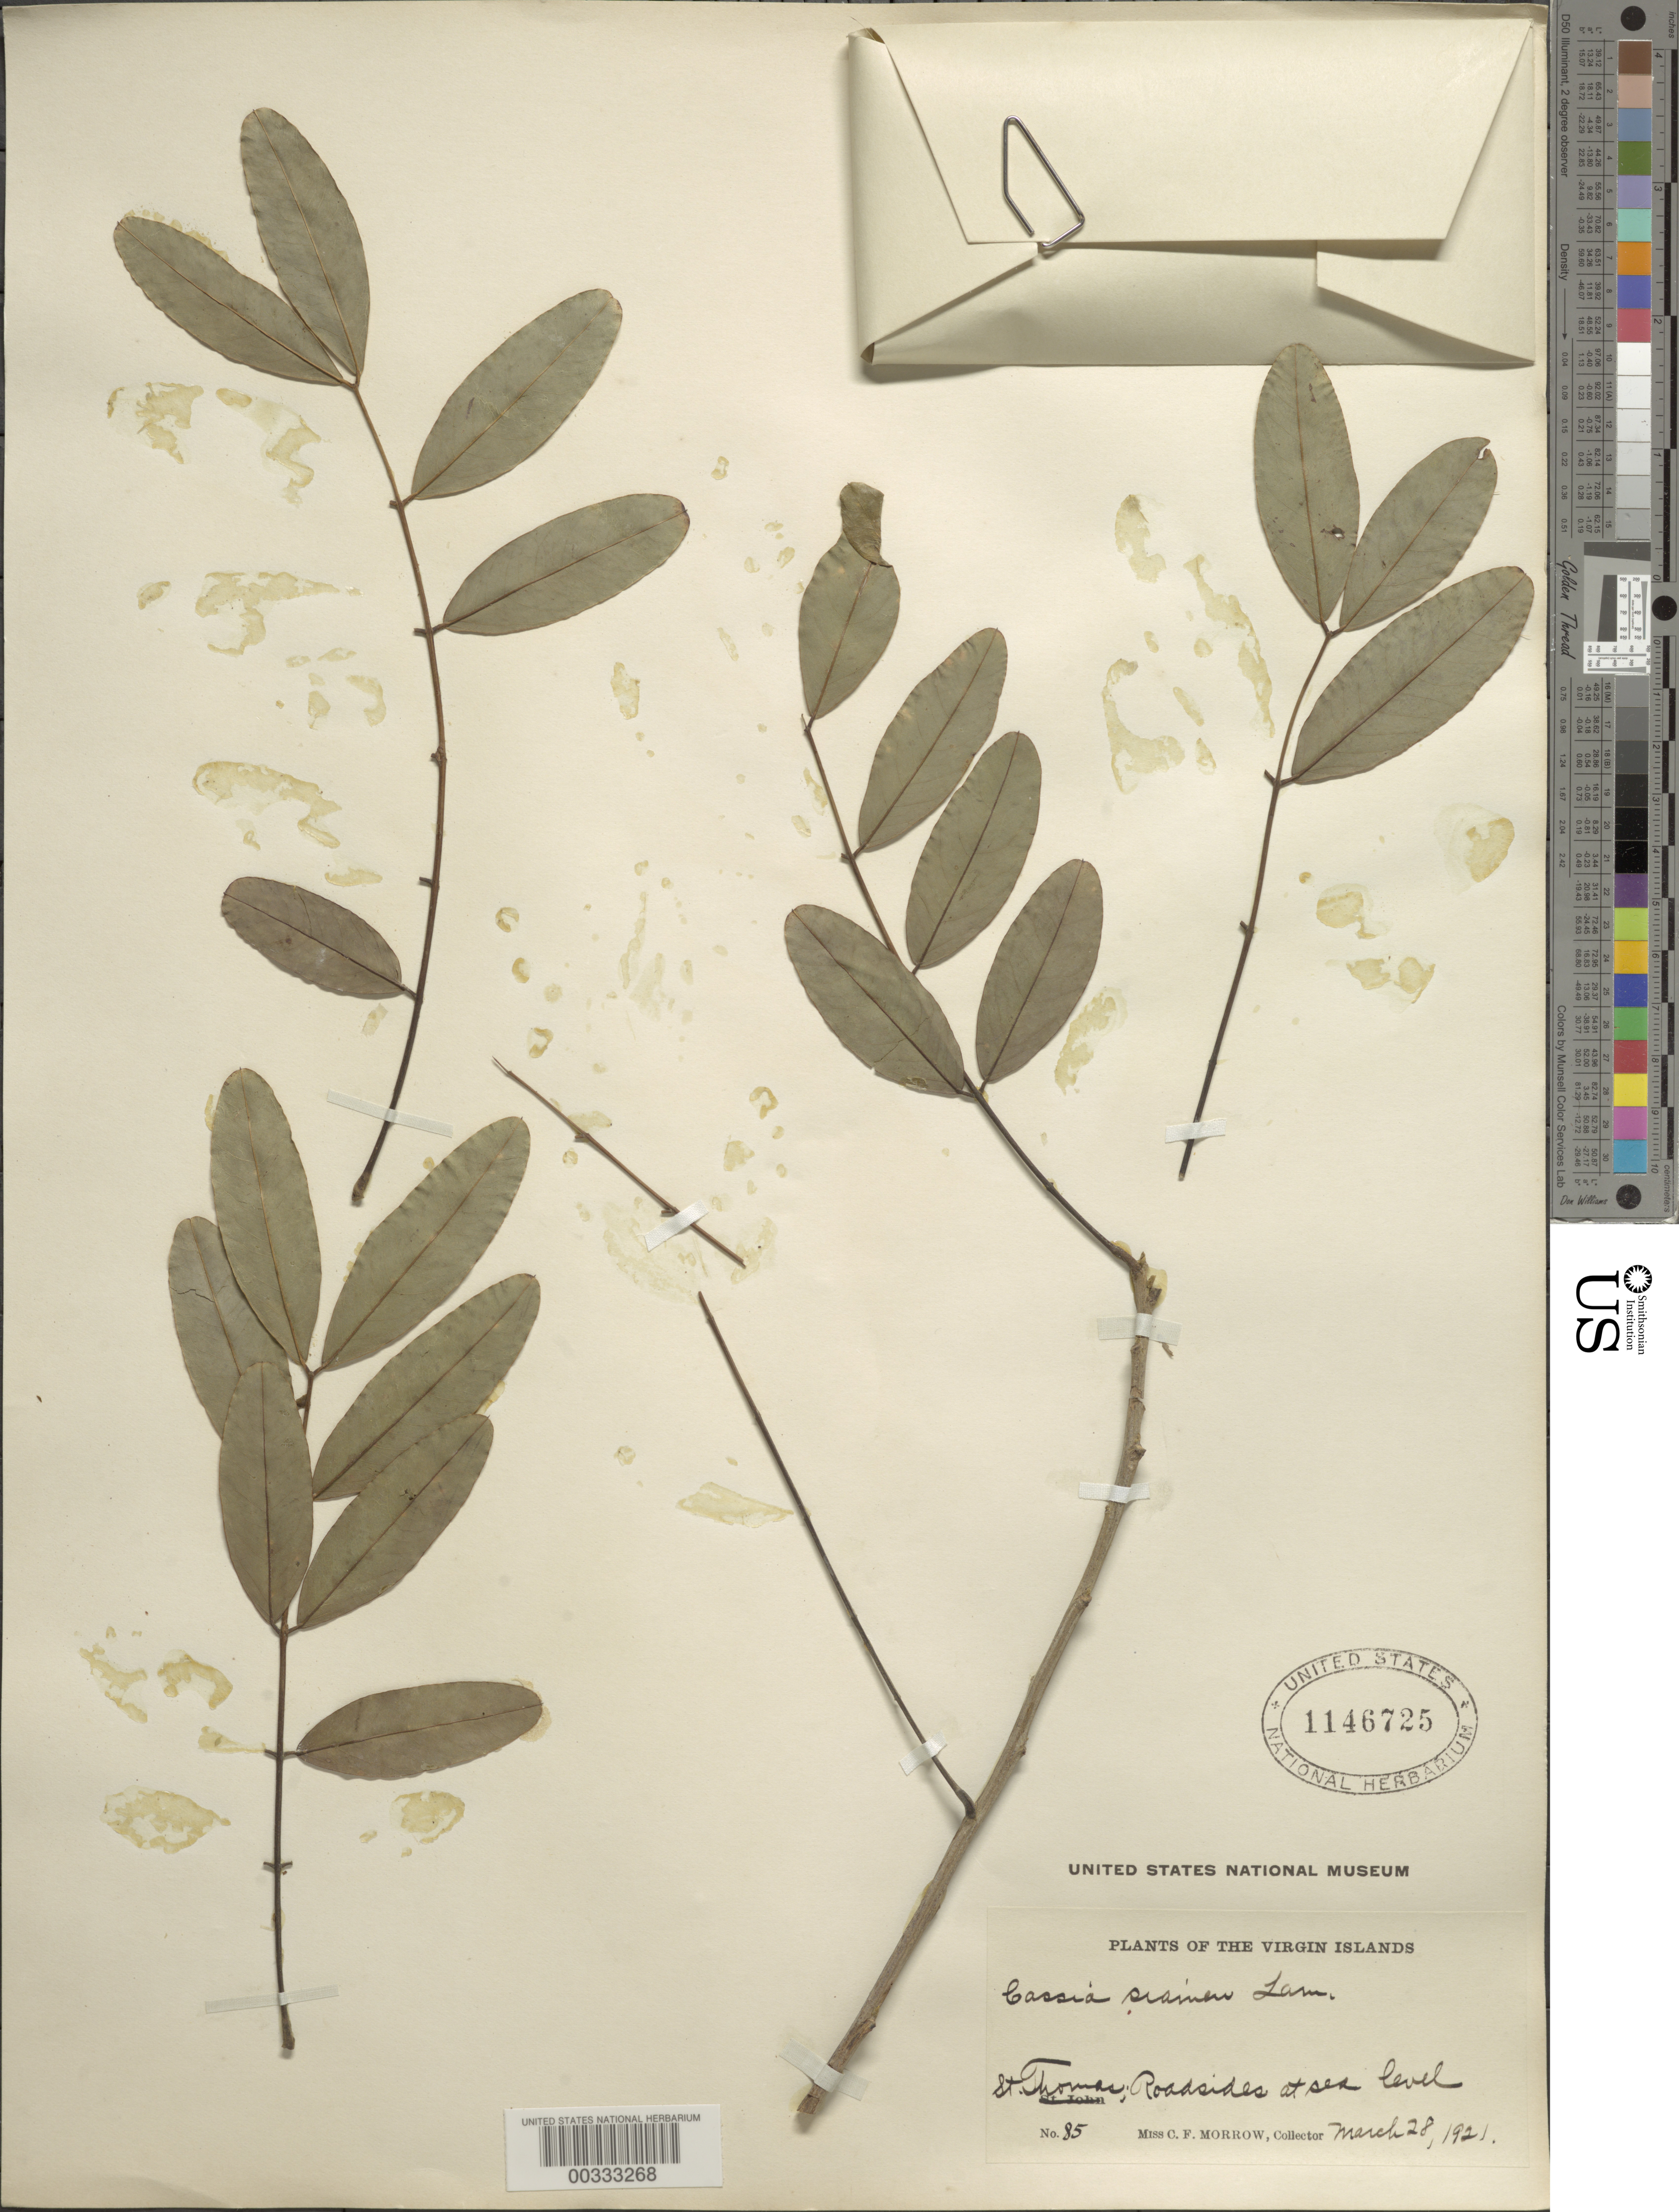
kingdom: Plantae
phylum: Tracheophyta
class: Magnoliopsida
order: Fabales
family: Fabaceae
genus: Senna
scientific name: Senna siamea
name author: (Lam.) H.S. Irwin & Barneby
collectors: C. Morrow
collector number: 85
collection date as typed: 28 Mar 1921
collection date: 1921-03-28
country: U.S. Virgin Islands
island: St. Thomas Island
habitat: Roadside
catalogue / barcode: US 1146725